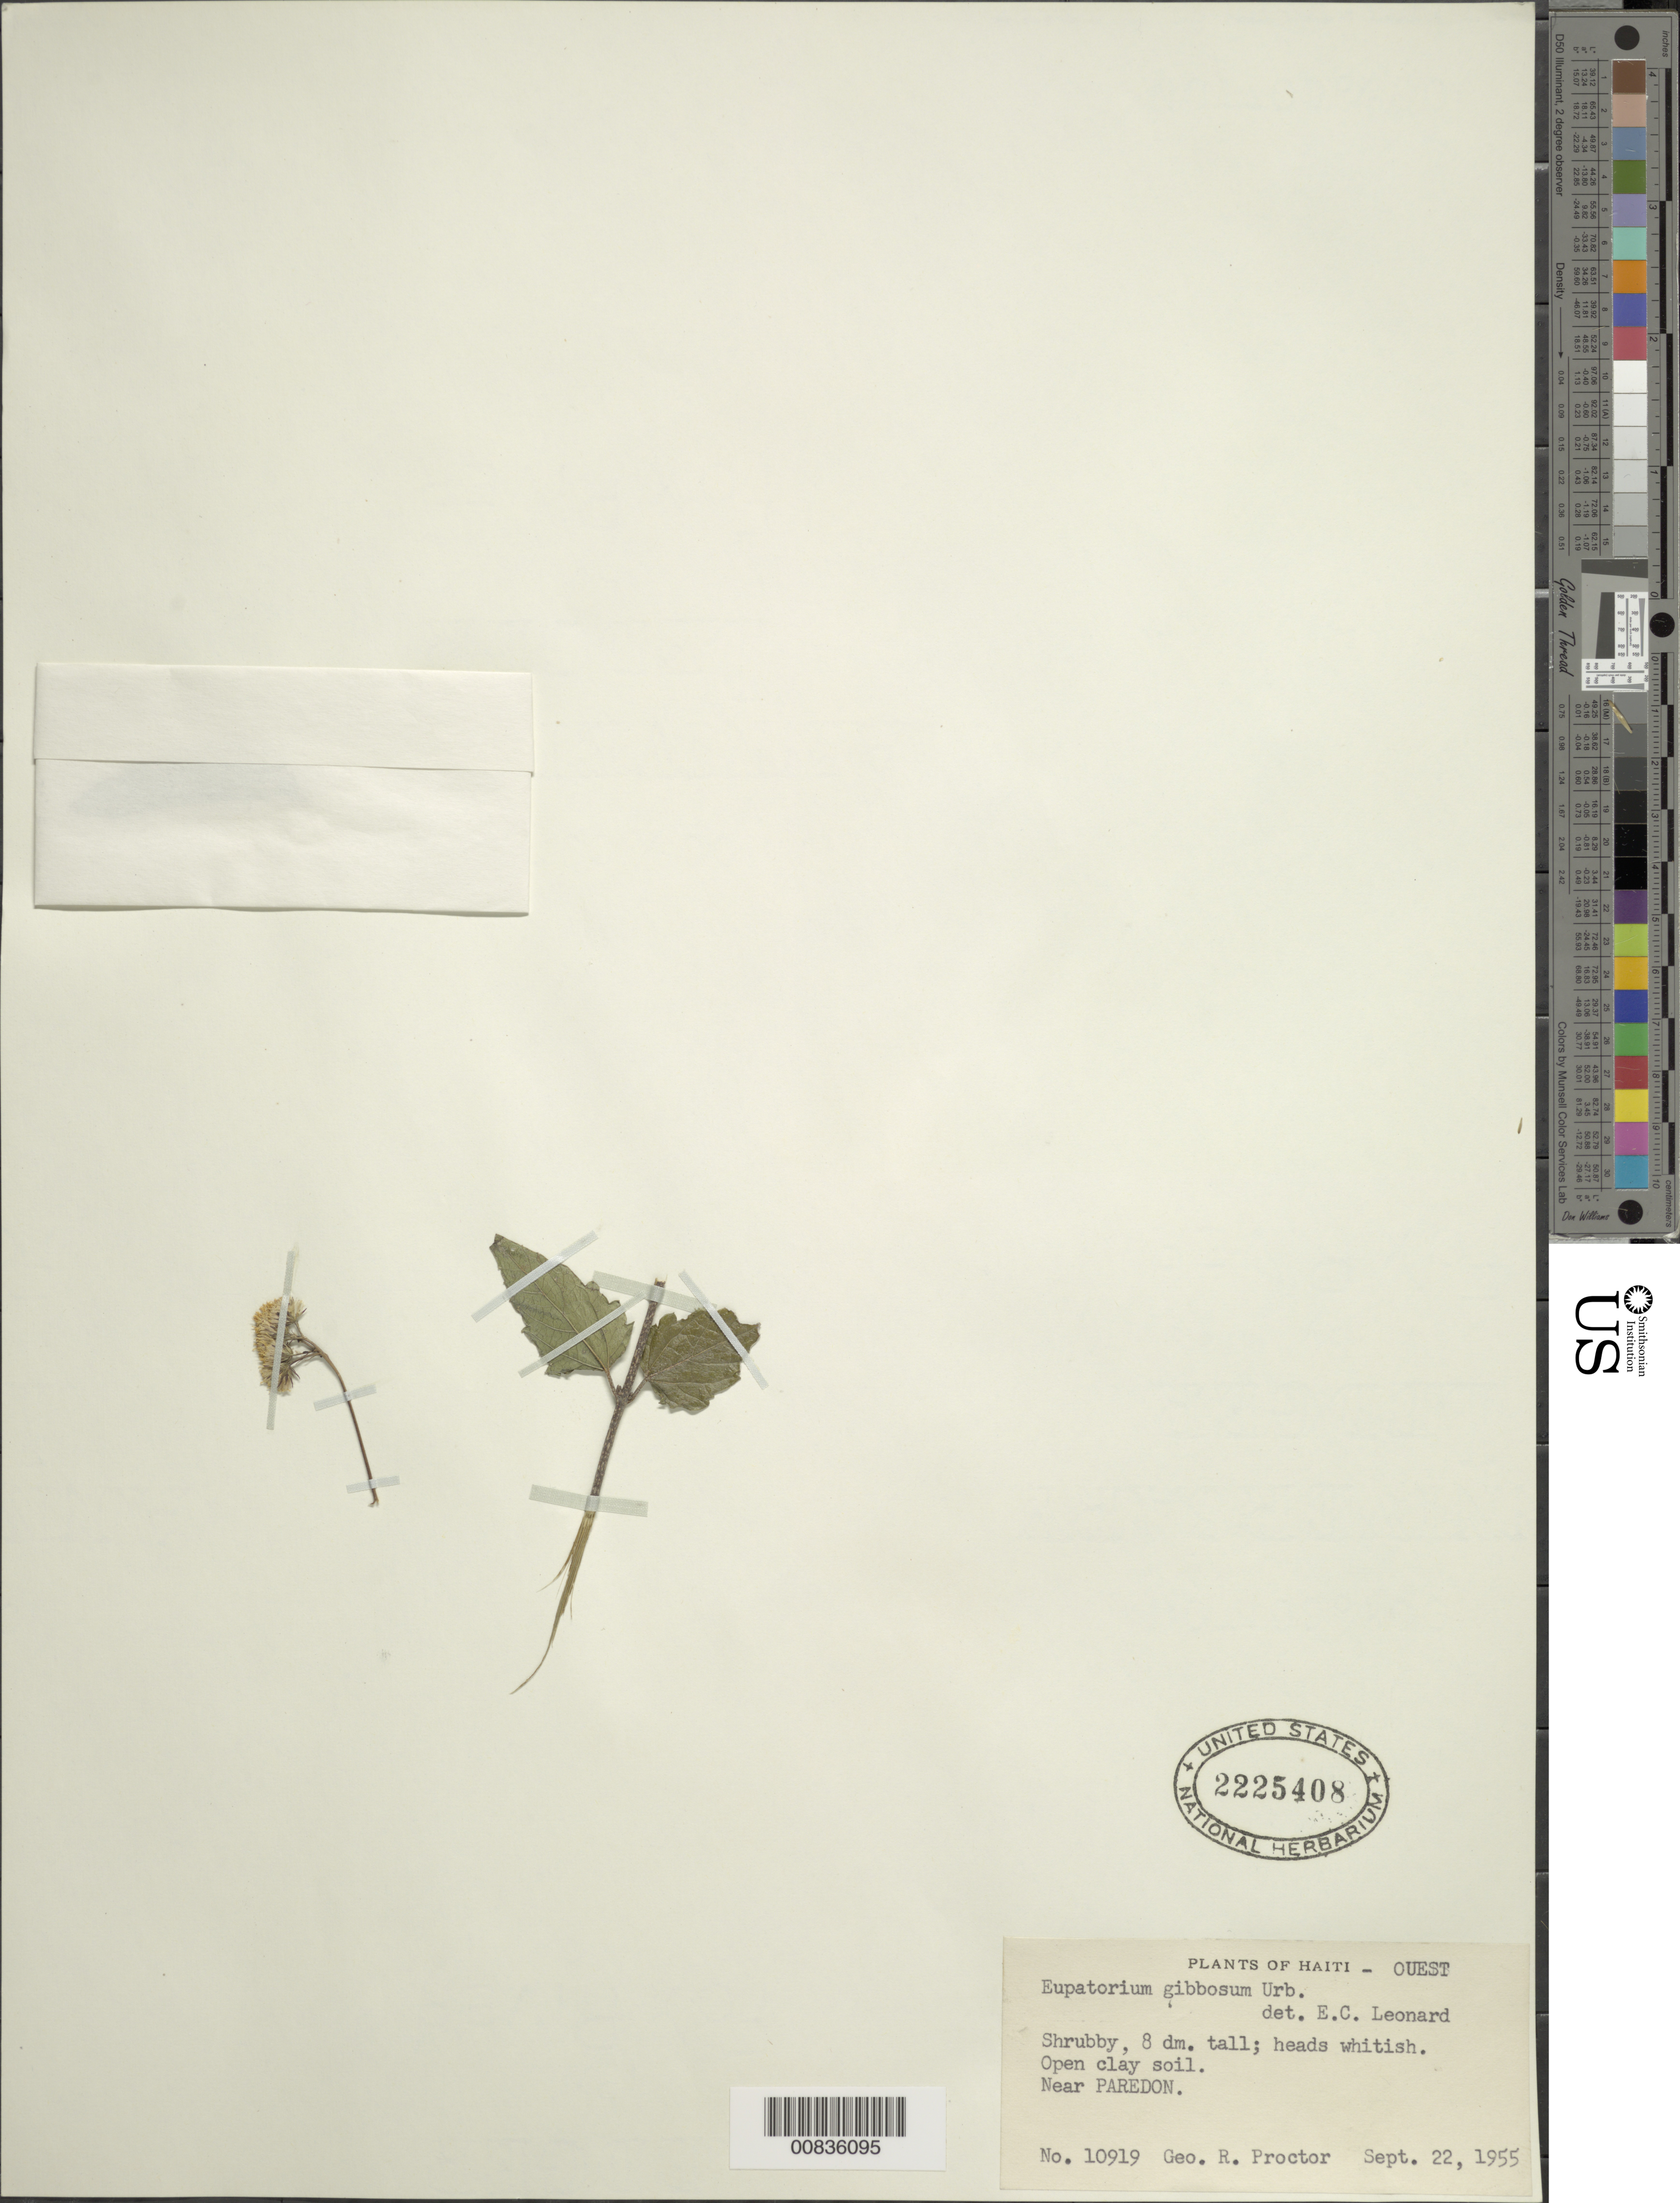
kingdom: Plantae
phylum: Tracheophyta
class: Magnoliopsida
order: Asterales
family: Asteraceae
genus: Koanophyllon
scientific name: Koanophyllon gibbosum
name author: (Urb.) R.M. King & H. Rob.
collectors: G. R. Proctor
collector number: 10919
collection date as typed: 22 Sep 1955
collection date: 1955-09-22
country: Haiti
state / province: Ouest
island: Hispaniola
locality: Near Paredon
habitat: Open clay soil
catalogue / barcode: US 2225408